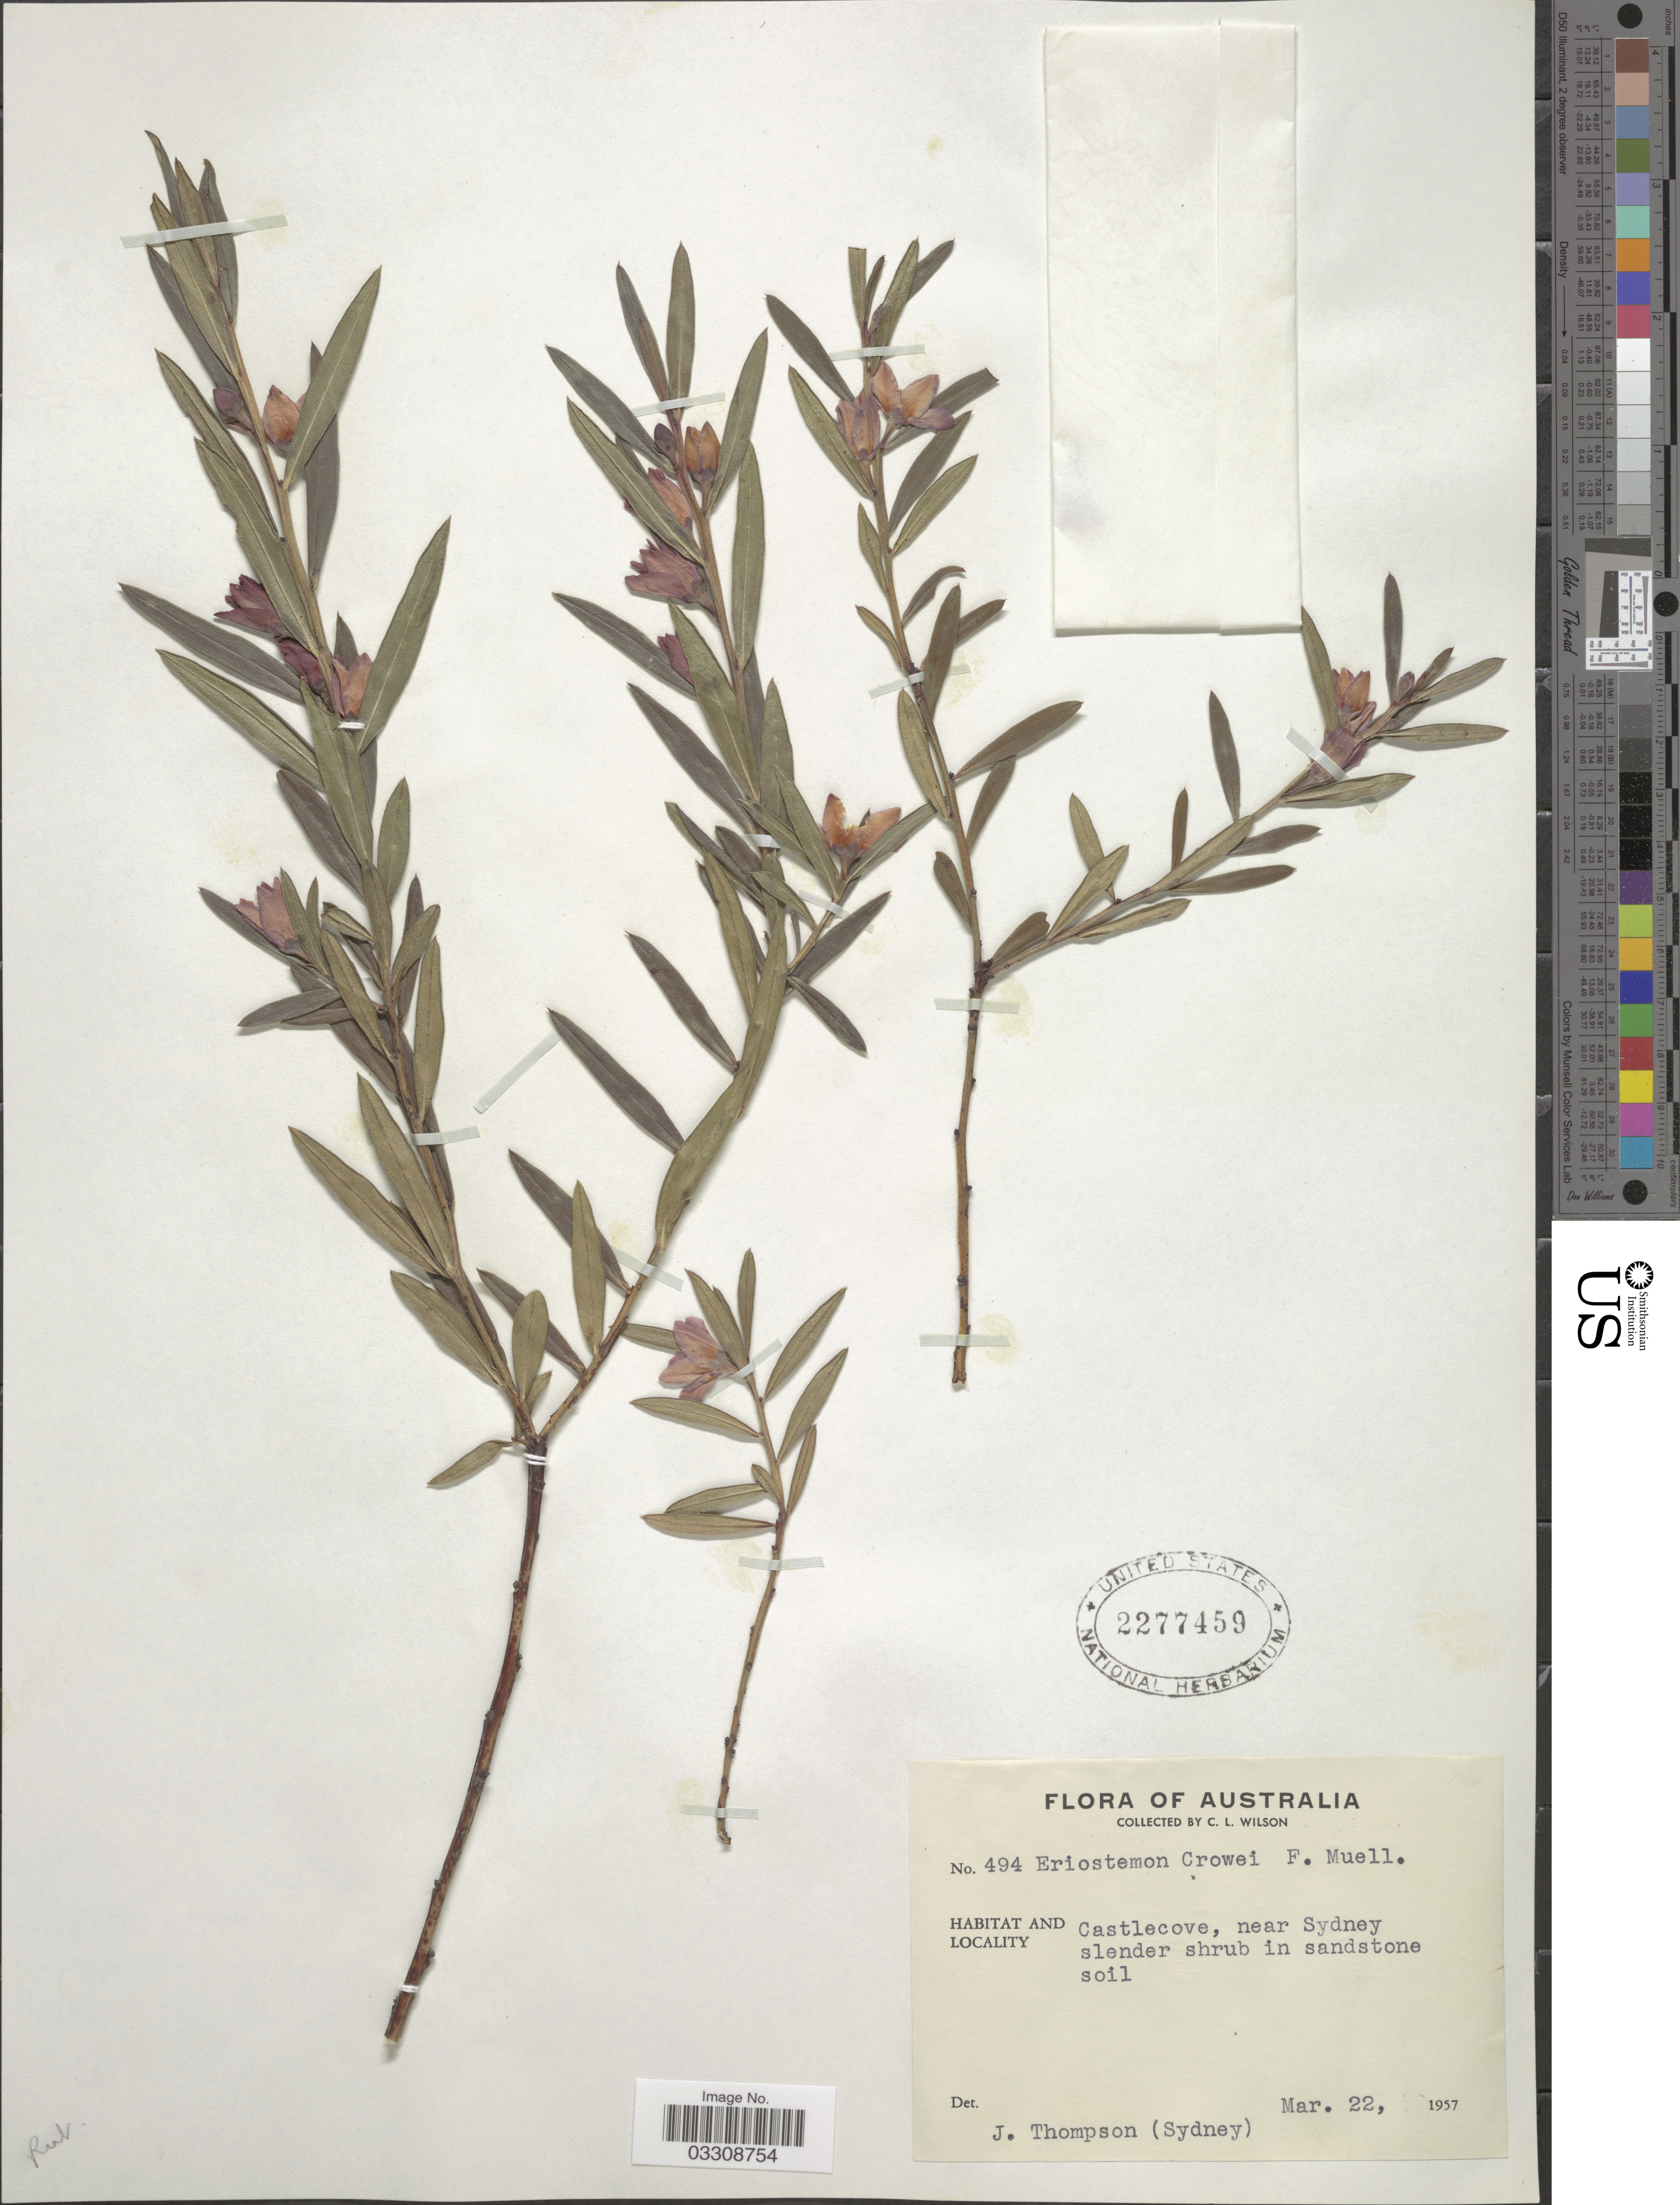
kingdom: Plantae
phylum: Tracheophyta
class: Magnoliopsida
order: Sapindales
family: Rutaceae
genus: Crowea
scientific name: Crowea exalata subsp. exalata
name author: F. Muell.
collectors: C. L. Wilson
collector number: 494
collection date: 1957-03-22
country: Australia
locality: Castlecove, near Sydney.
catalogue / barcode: US 2277459